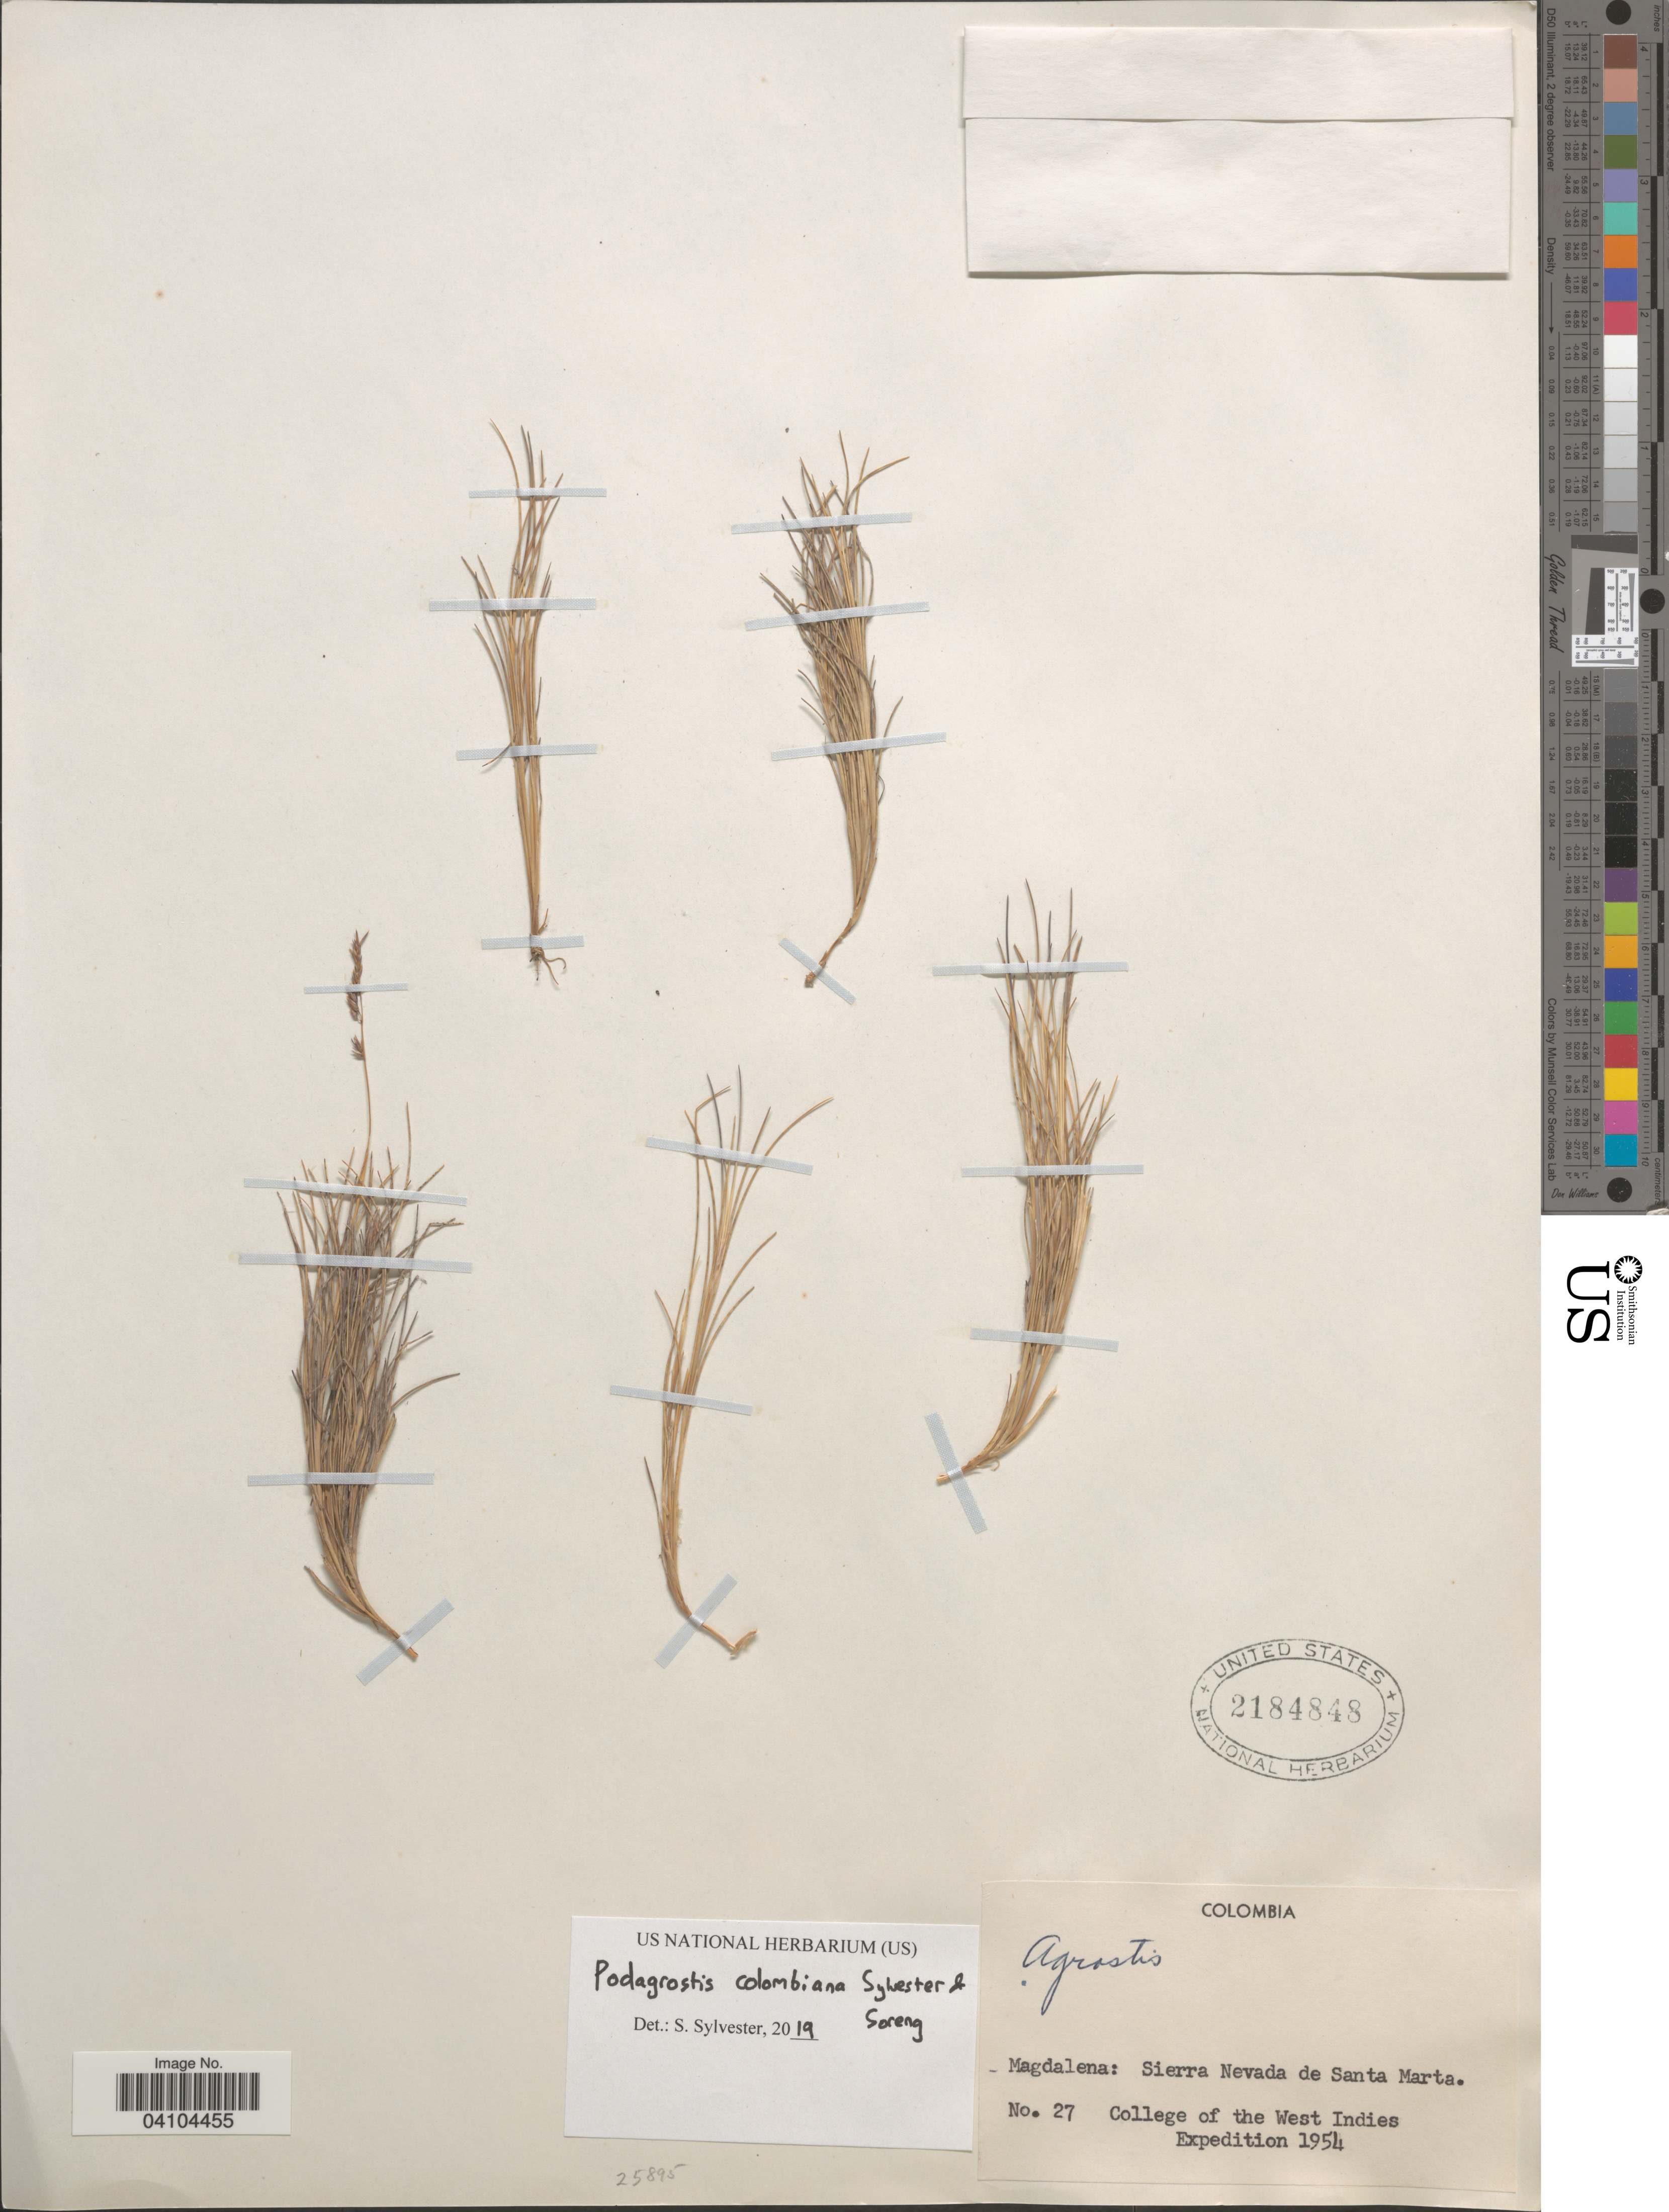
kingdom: Plantae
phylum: Tracheophyta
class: Liliopsida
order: Poales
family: Poaceae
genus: Podagrostis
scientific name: Podagrostis colombiana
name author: Sylvester & Soreng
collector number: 27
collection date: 1954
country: Colombia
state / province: Magdalena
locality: Sierra Nevada de Santa Marta. College of the West Indies Expedition 1954.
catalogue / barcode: US 2184848